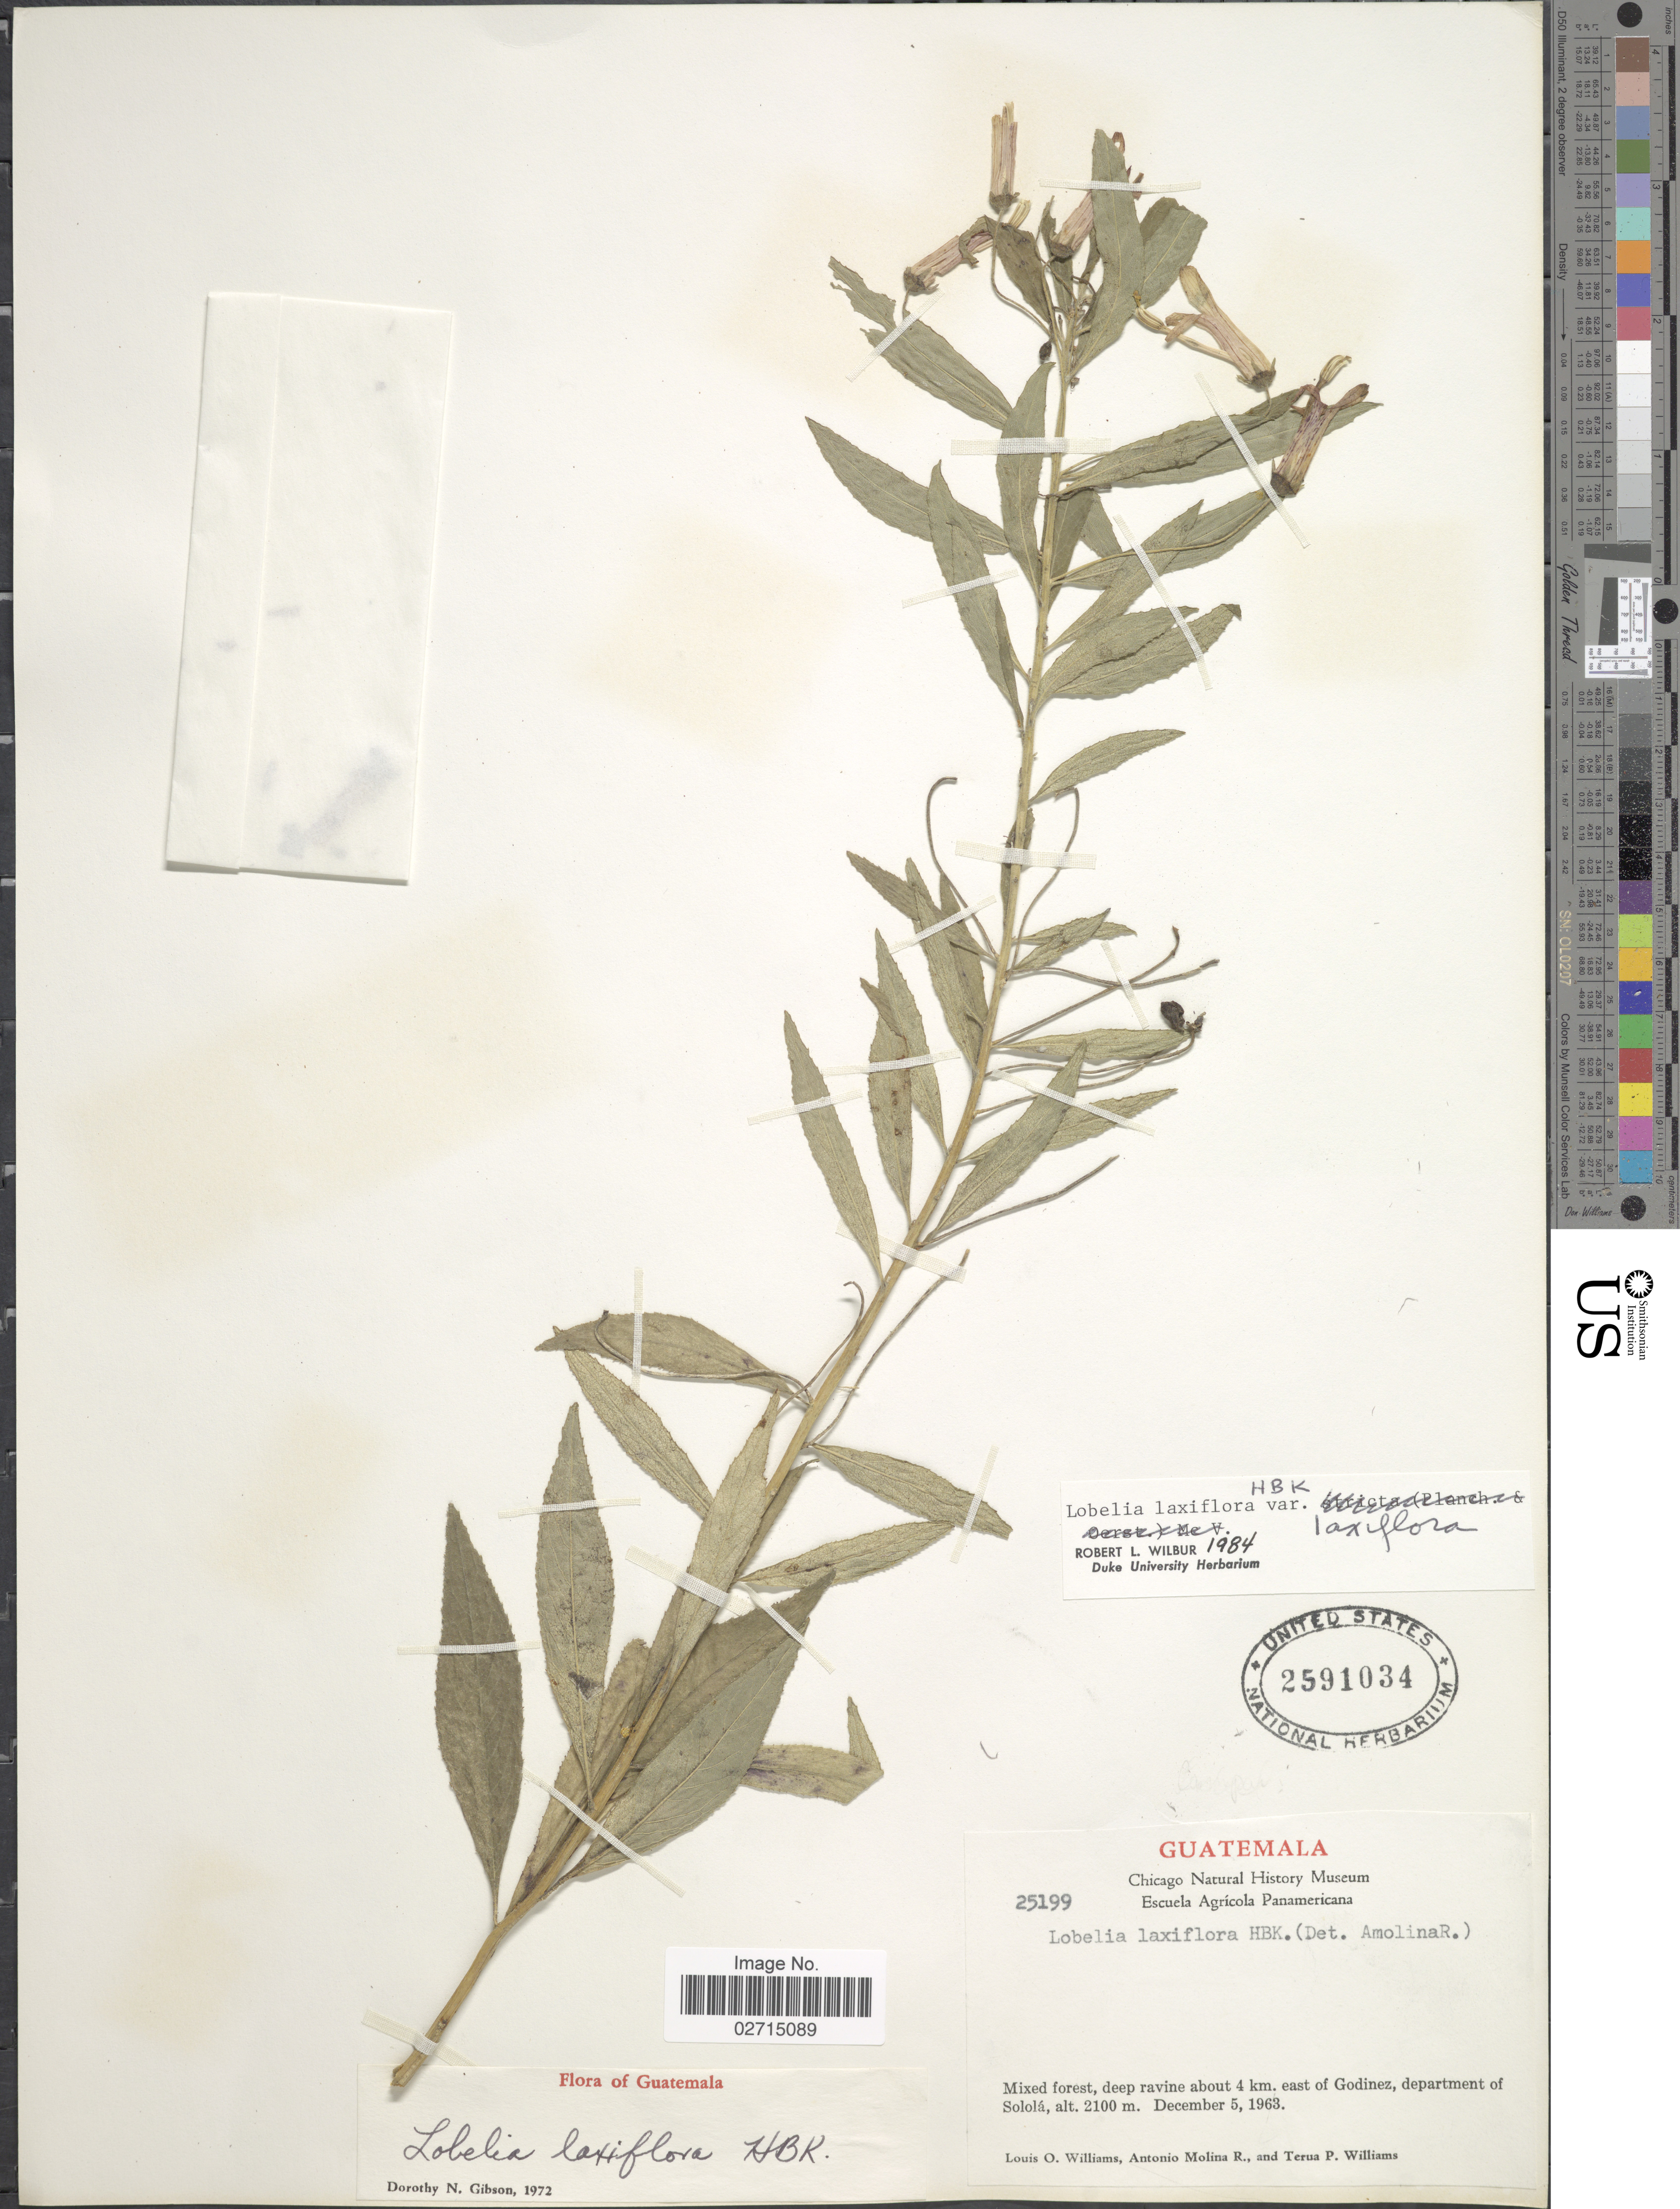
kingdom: Plantae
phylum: Tracheophyta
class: Magnoliopsida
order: Asterales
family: Campanulaceae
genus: Lobelia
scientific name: Lobelia laxiflora subsp. laxiflora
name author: Kunth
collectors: L. O. Williams, A. Molina R. & T. P. Williams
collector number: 25199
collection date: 1963-12-05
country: Guatemala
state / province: Sololá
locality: Mixed forest, deep ravine about 4 km east of Godinez, department of Sololá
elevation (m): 2100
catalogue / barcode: US 2591034